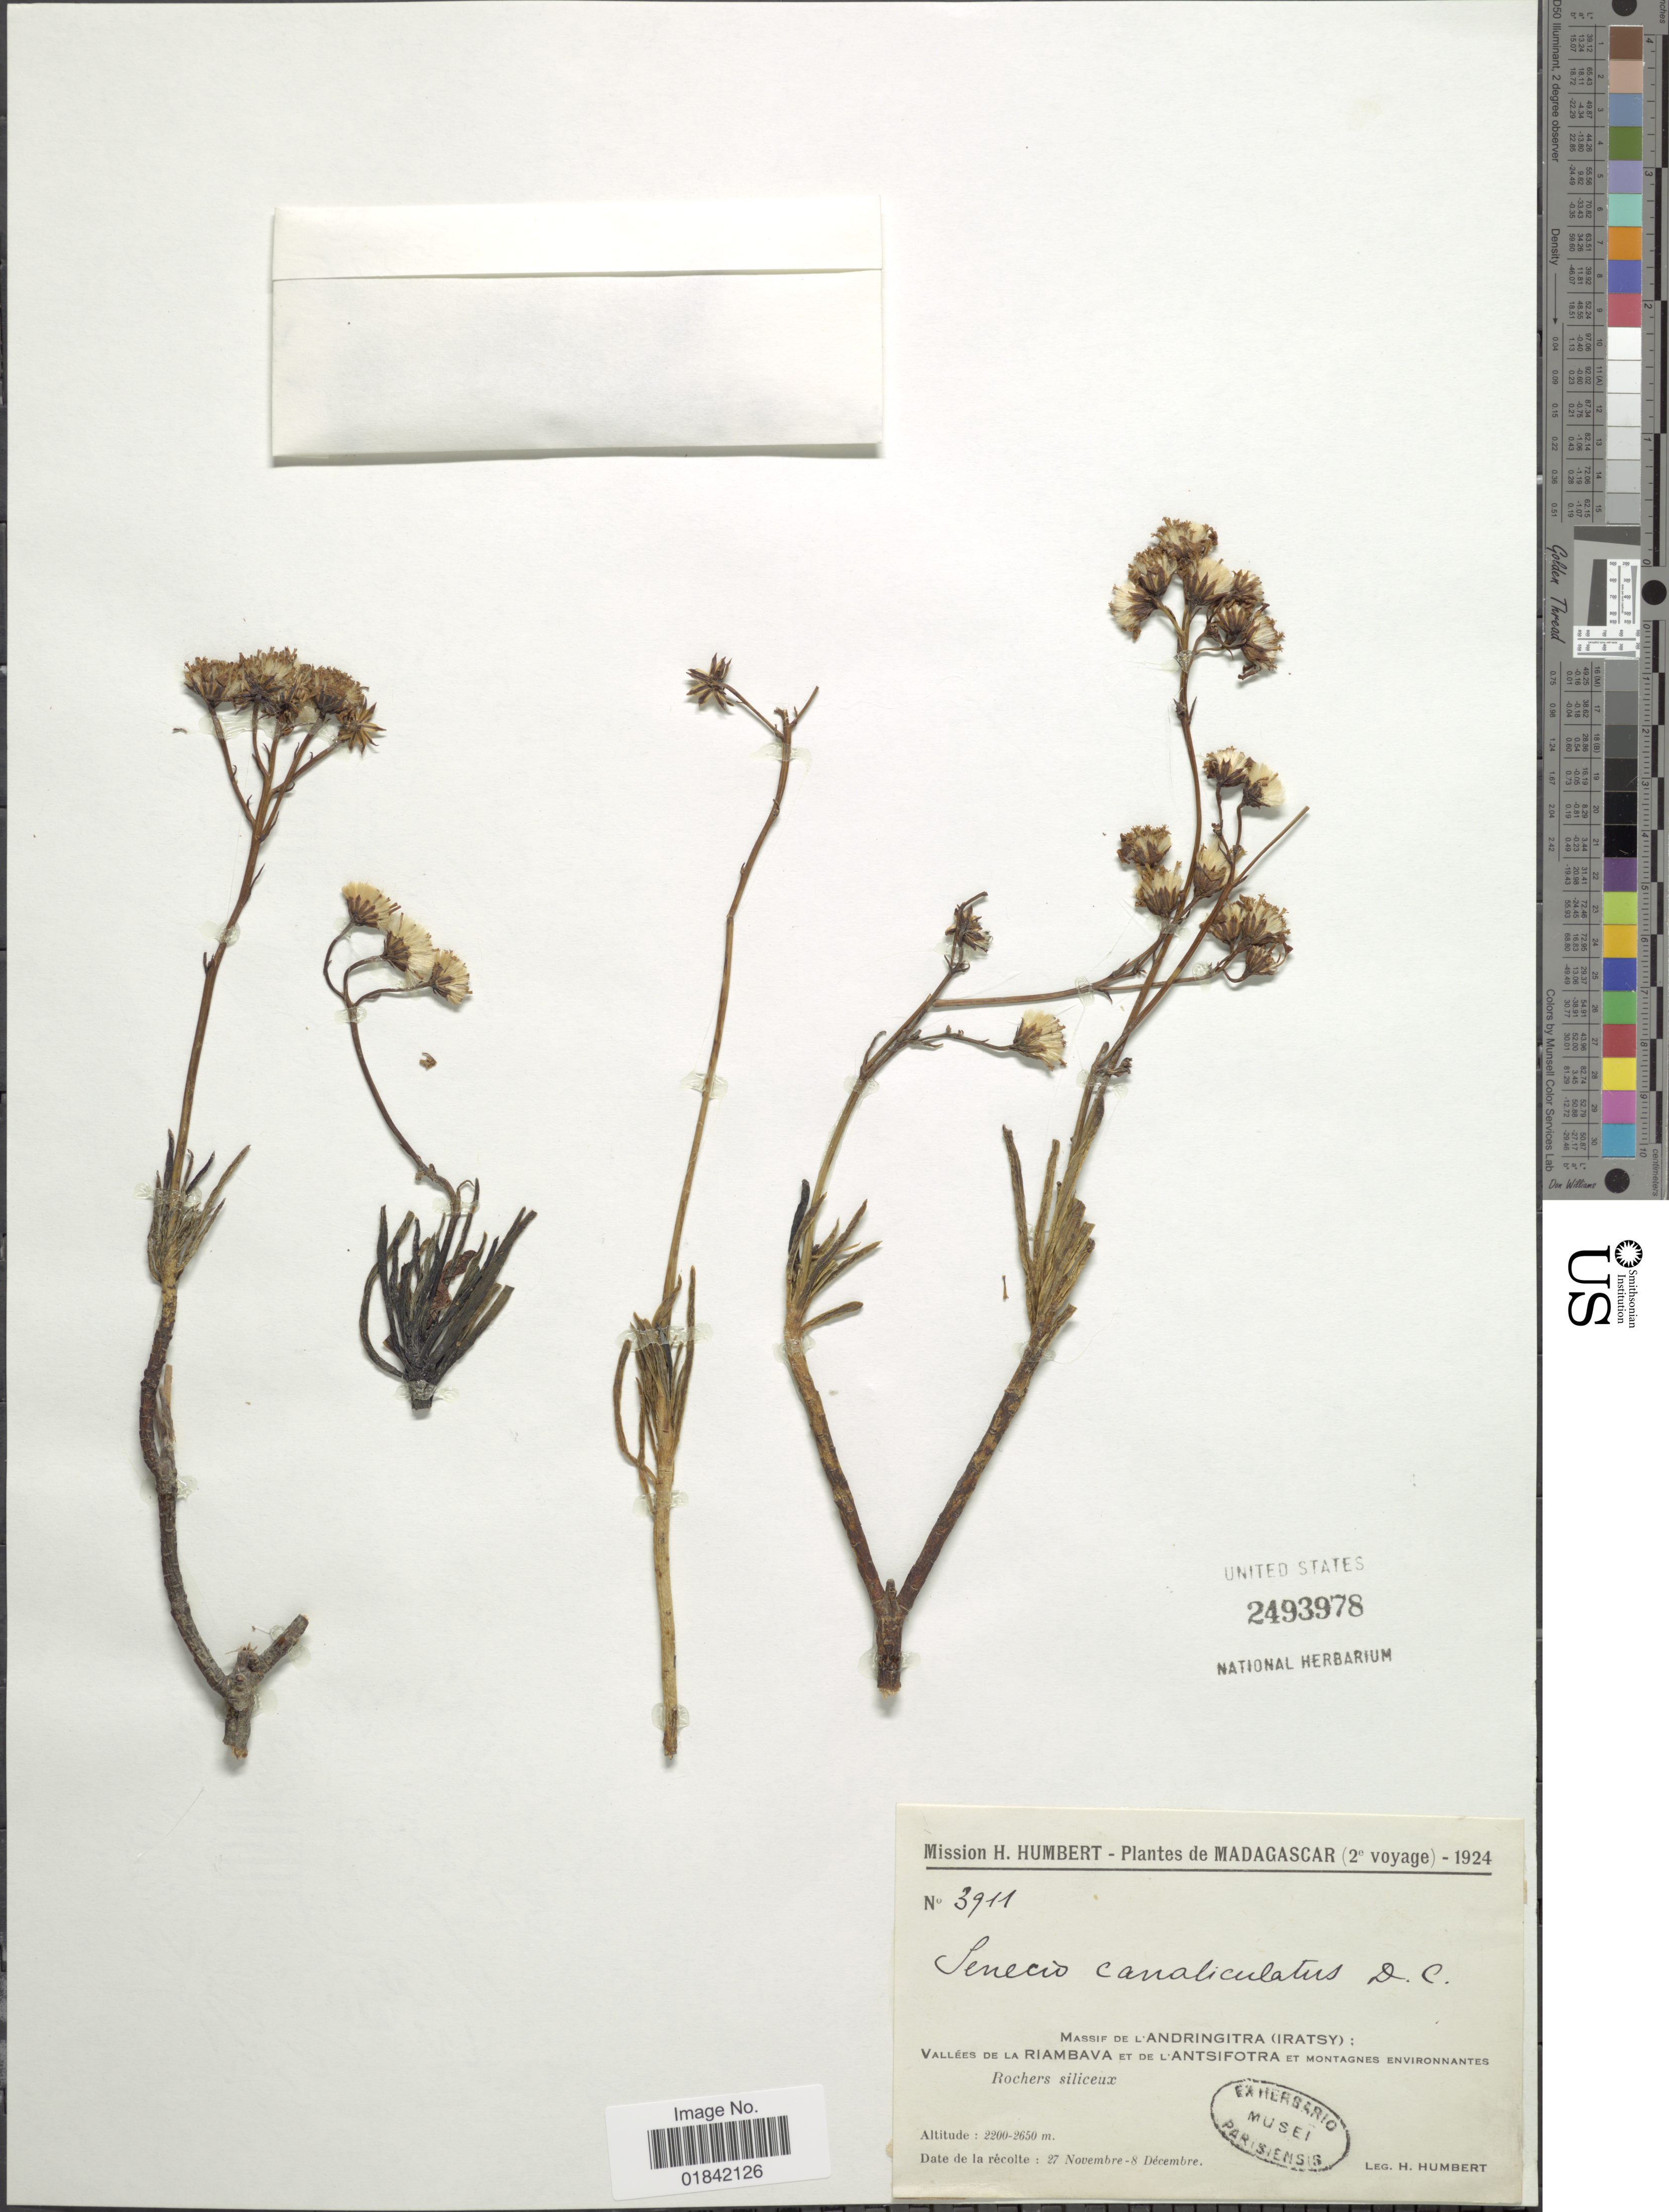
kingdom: Plantae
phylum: Tracheophyta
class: Magnoliopsida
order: Asterales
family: Asteraceae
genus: Senecio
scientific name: Senecio canaliculatus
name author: Bojer ex DC.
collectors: H. Humbert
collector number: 3911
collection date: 1924-11-27/1924-12-08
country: Madagascar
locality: Massif de L'Andringitra (Iratsy): Vallees de La Riambava et de L'Antsifotra et montagnes environnantes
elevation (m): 2200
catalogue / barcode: US 2493978